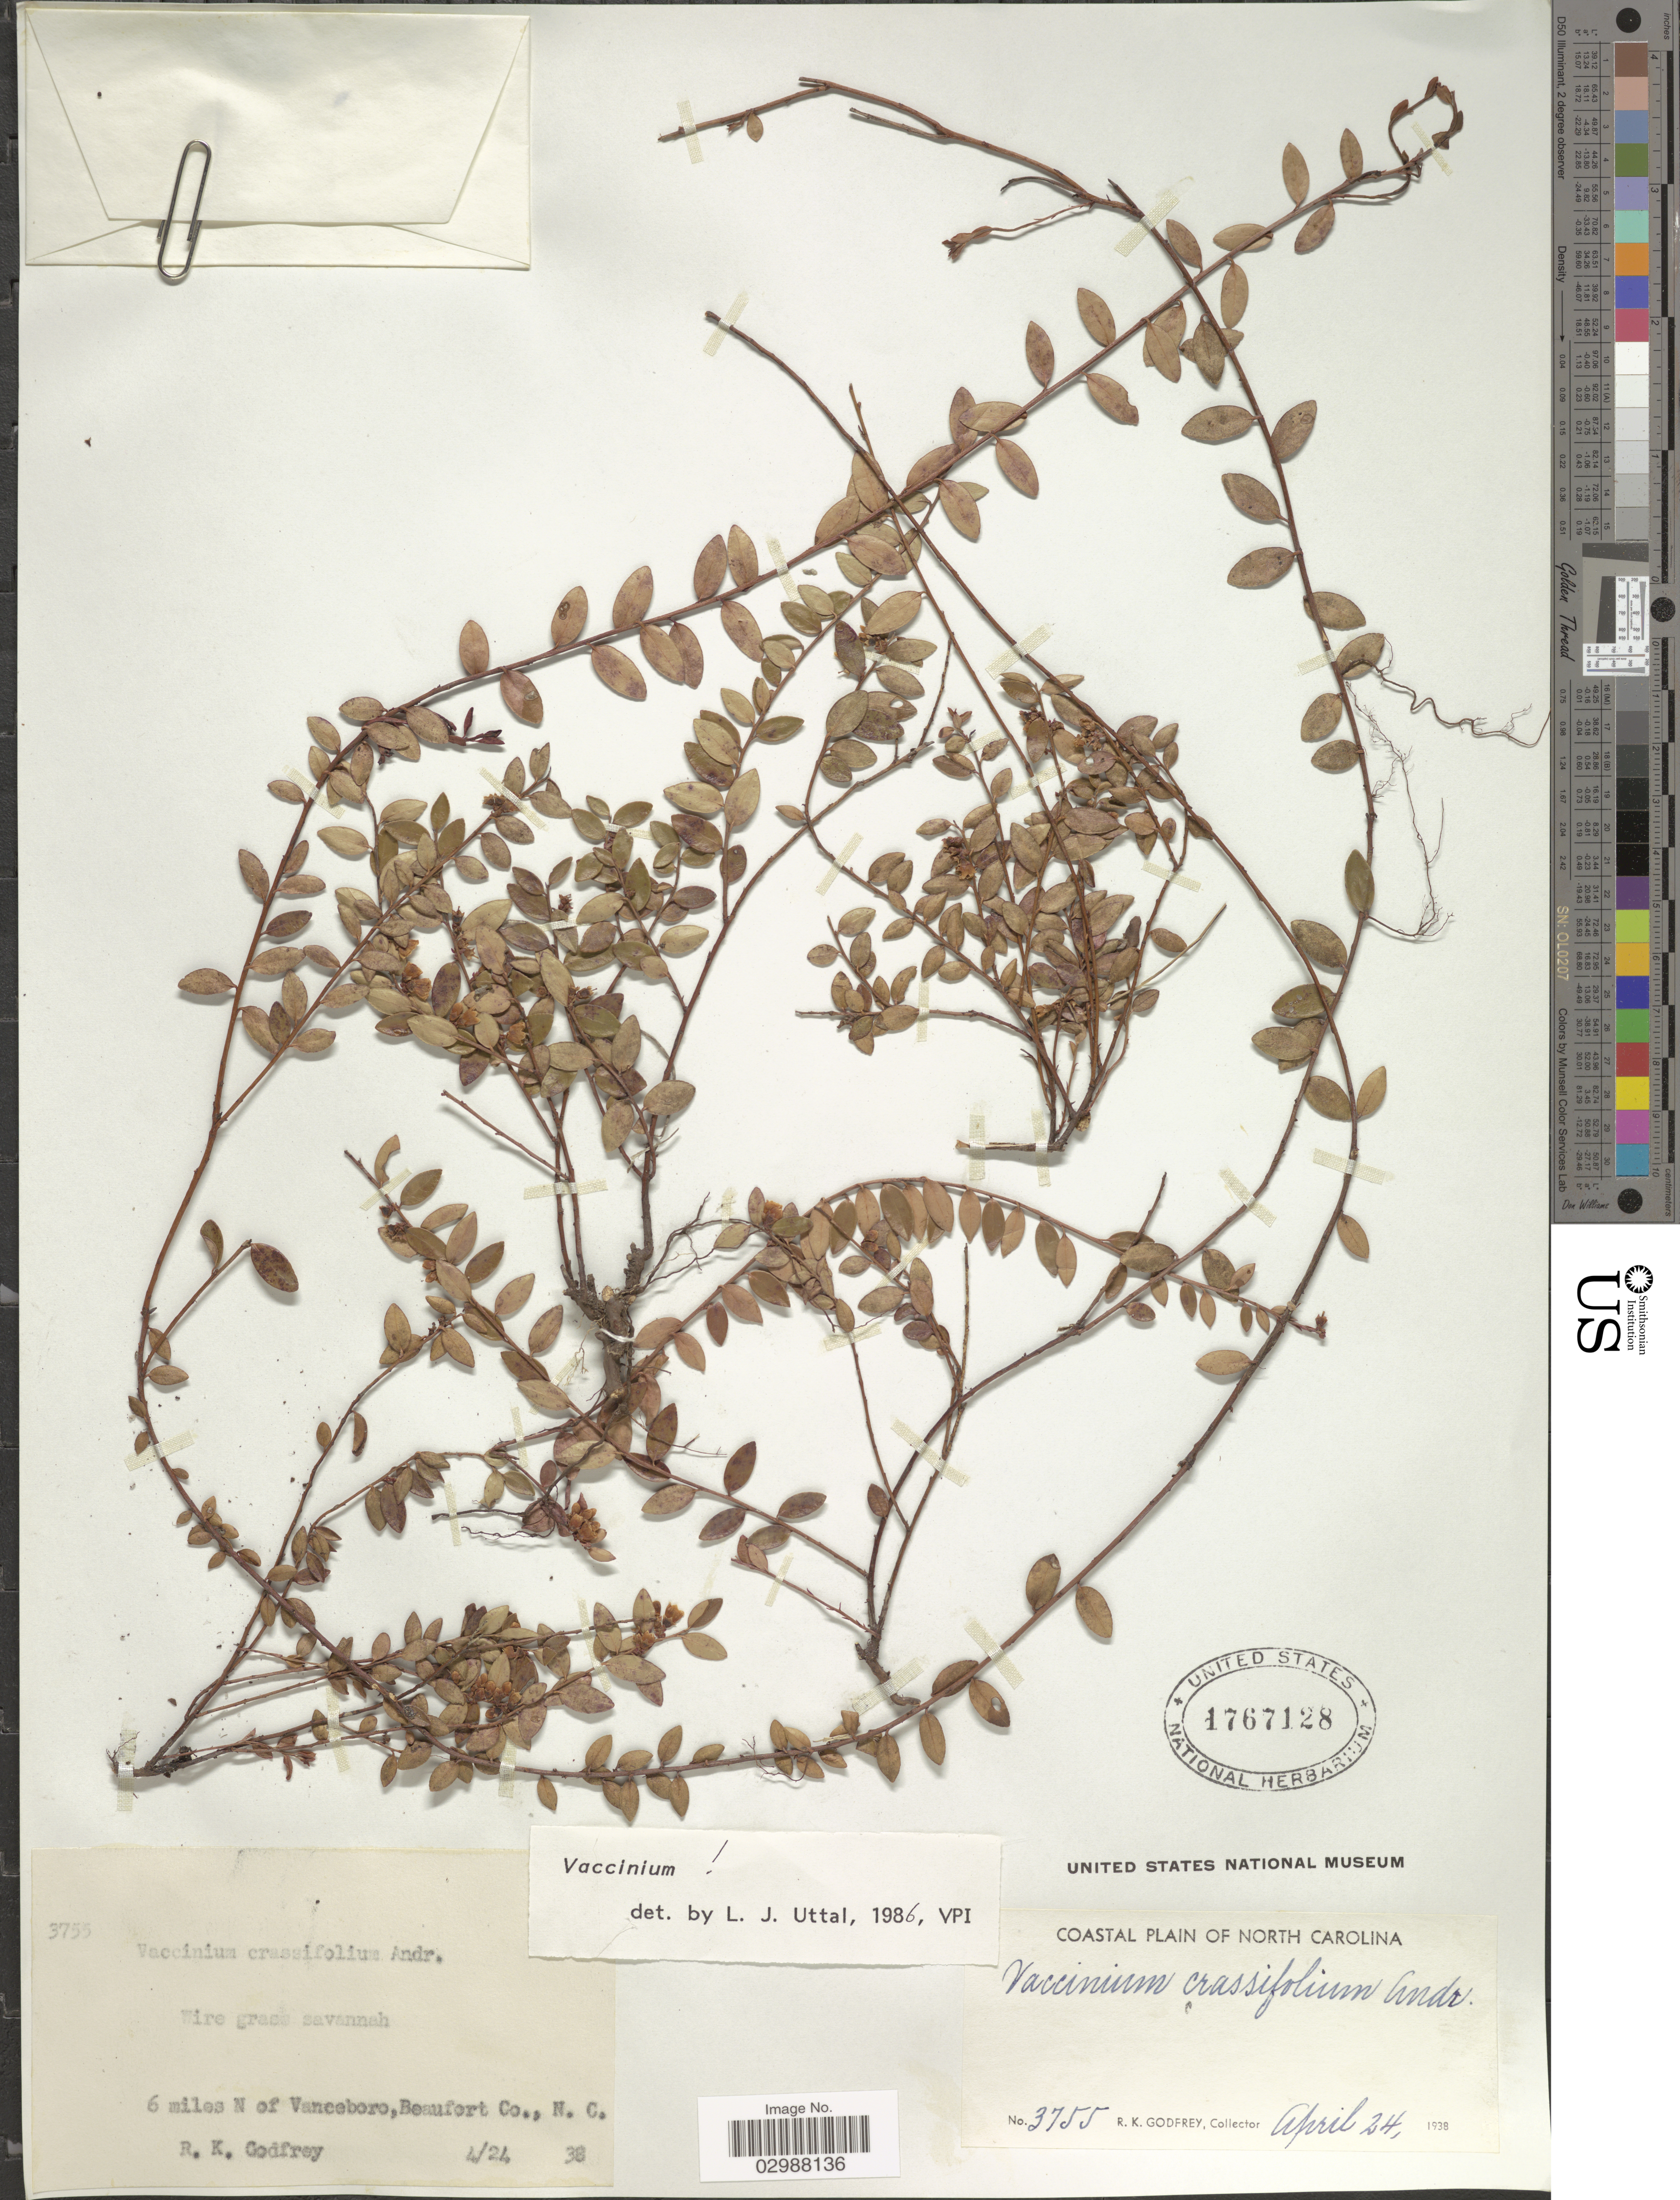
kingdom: Plantae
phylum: Tracheophyta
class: Magnoliopsida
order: Ericales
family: Ericaceae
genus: Vaccinium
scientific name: Vaccinium crassifolium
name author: Andrews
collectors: R. K. Godfrey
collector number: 3755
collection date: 1938-04-24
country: United States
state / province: North Carolina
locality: Coastal Plain of North Carolina. 6 miles N of Vanceboro, Beaufort Co.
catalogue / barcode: US 1767128